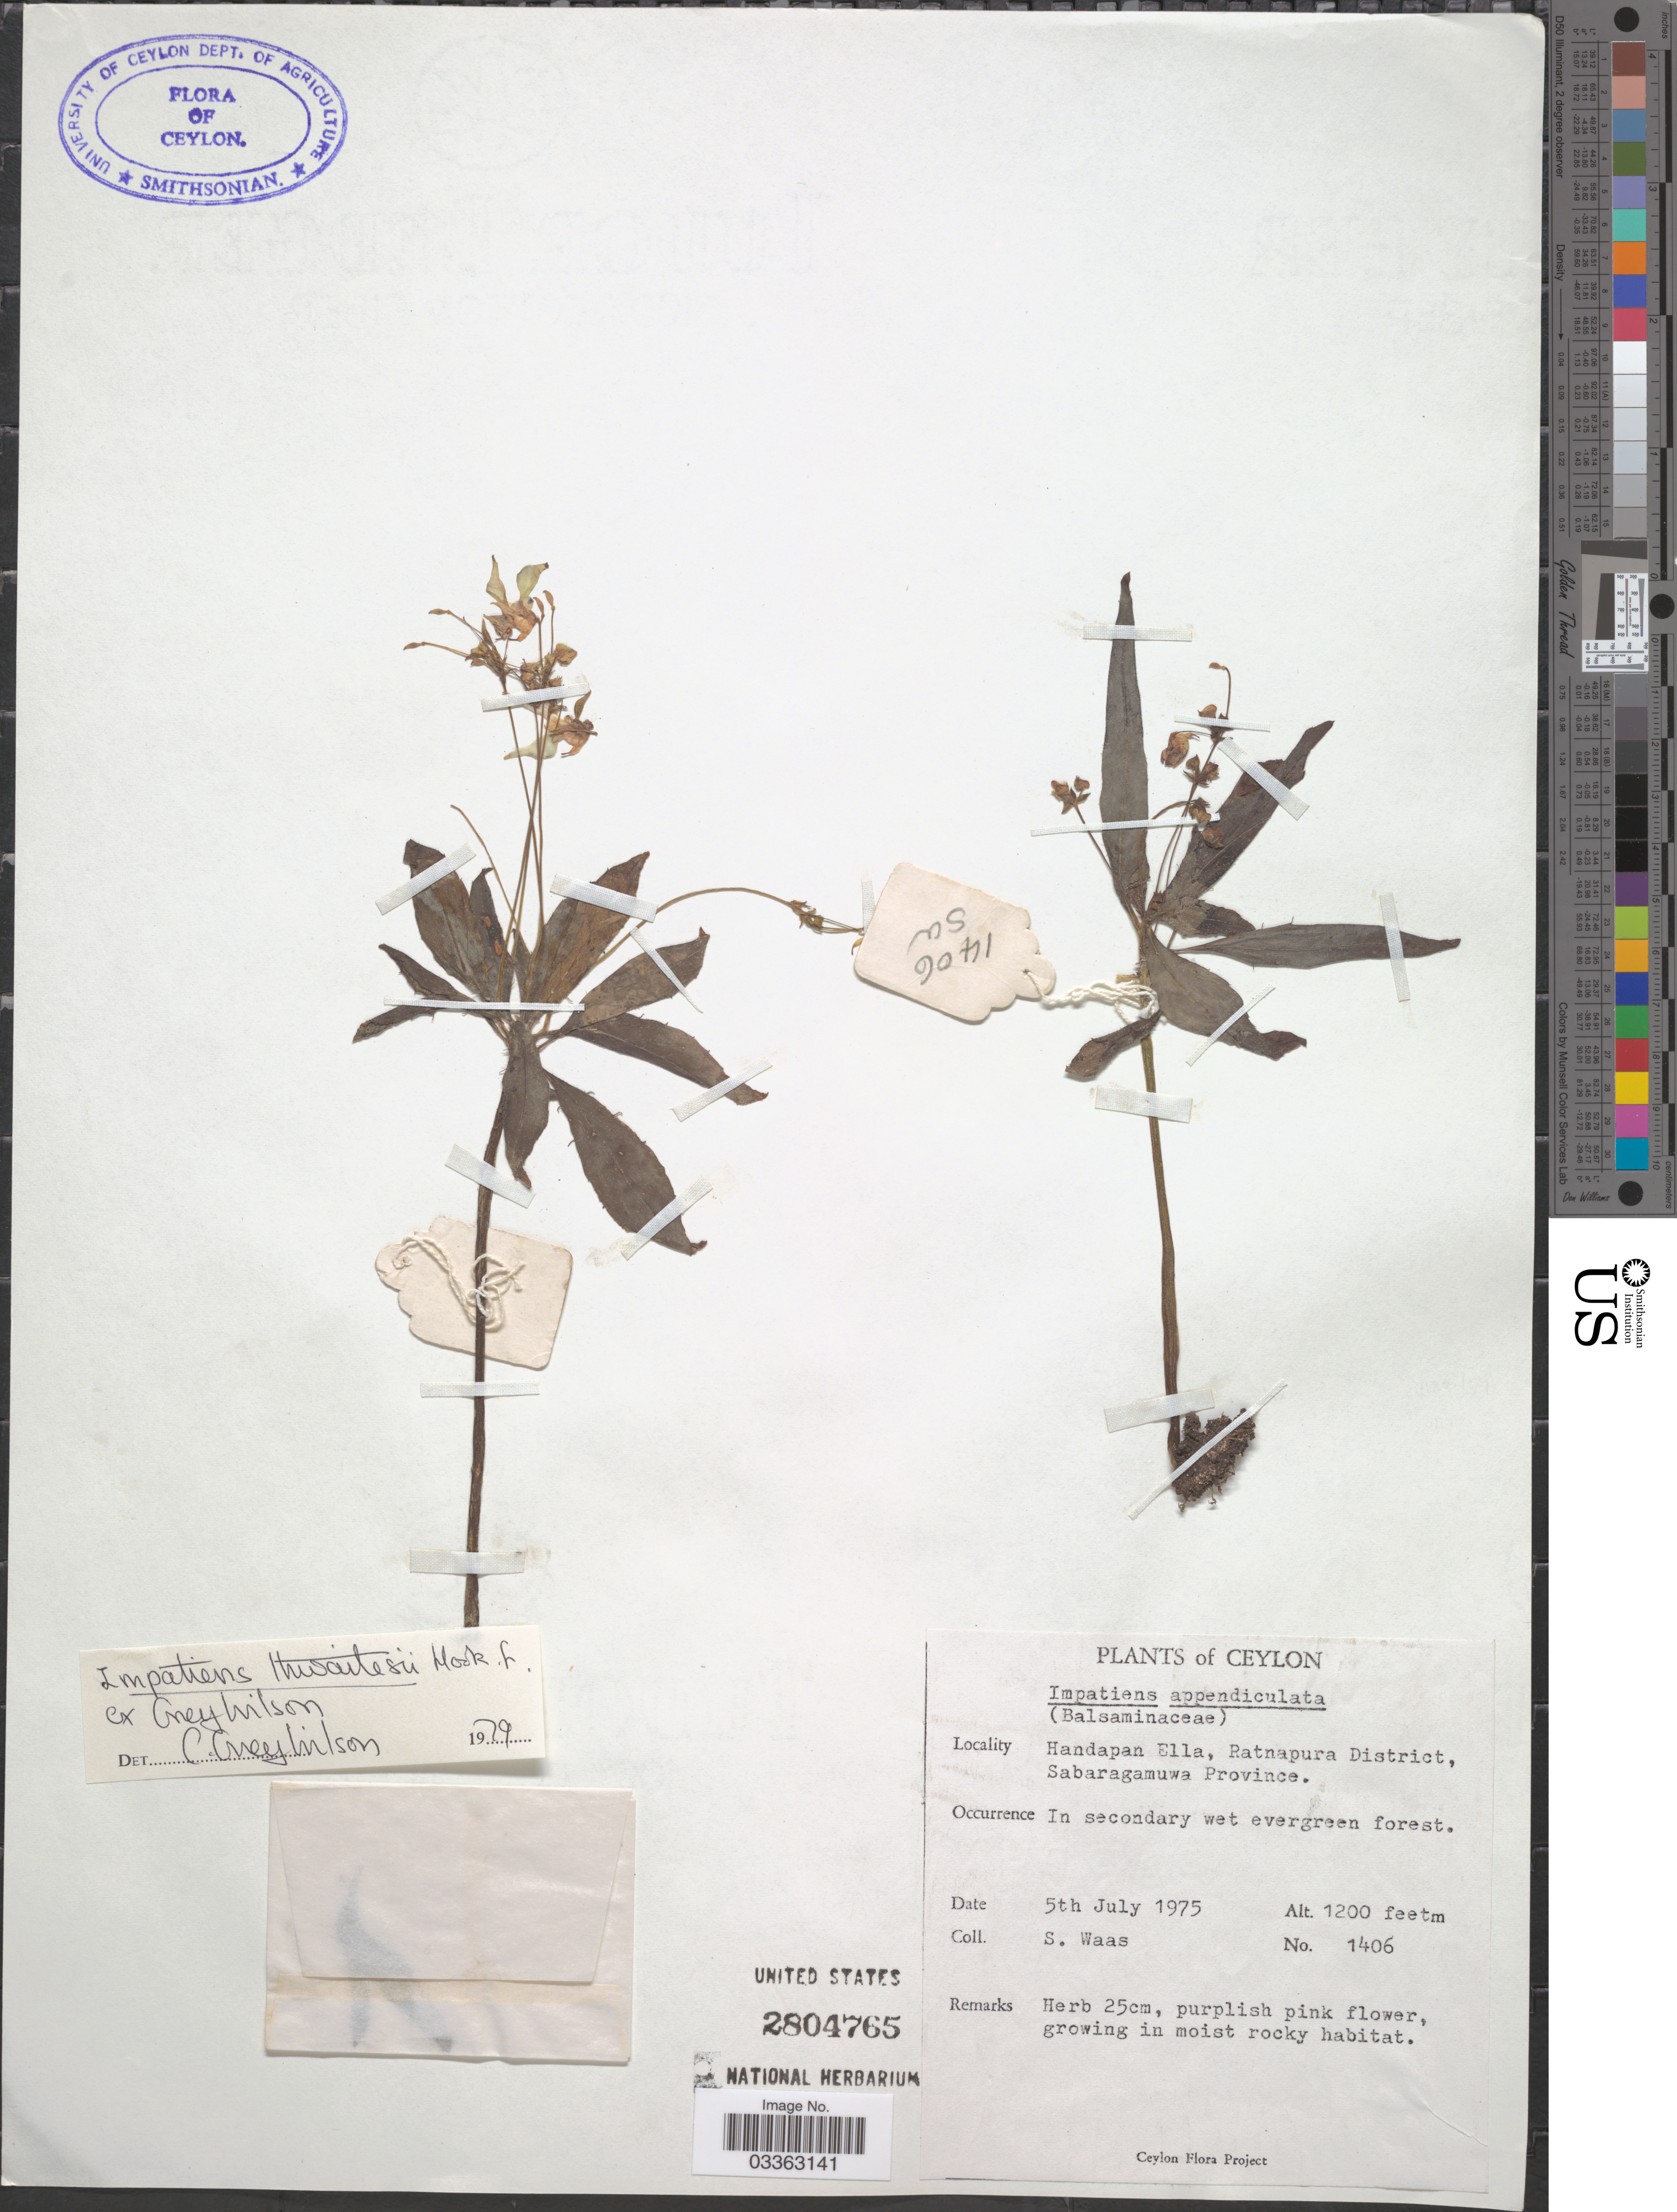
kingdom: Plantae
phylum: Tracheophyta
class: Magnoliopsida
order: Ericales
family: Balsaminaceae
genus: Impatiens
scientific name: Impatiens thwaitesii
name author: Hook. f. ex Grey-Wilson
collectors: S. Waas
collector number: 1406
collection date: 1975-07-05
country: Sri Lanka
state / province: Sabaragamuwa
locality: Ceylon, Handapan Ella, Ratnapura District.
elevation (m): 366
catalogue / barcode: US 2804765